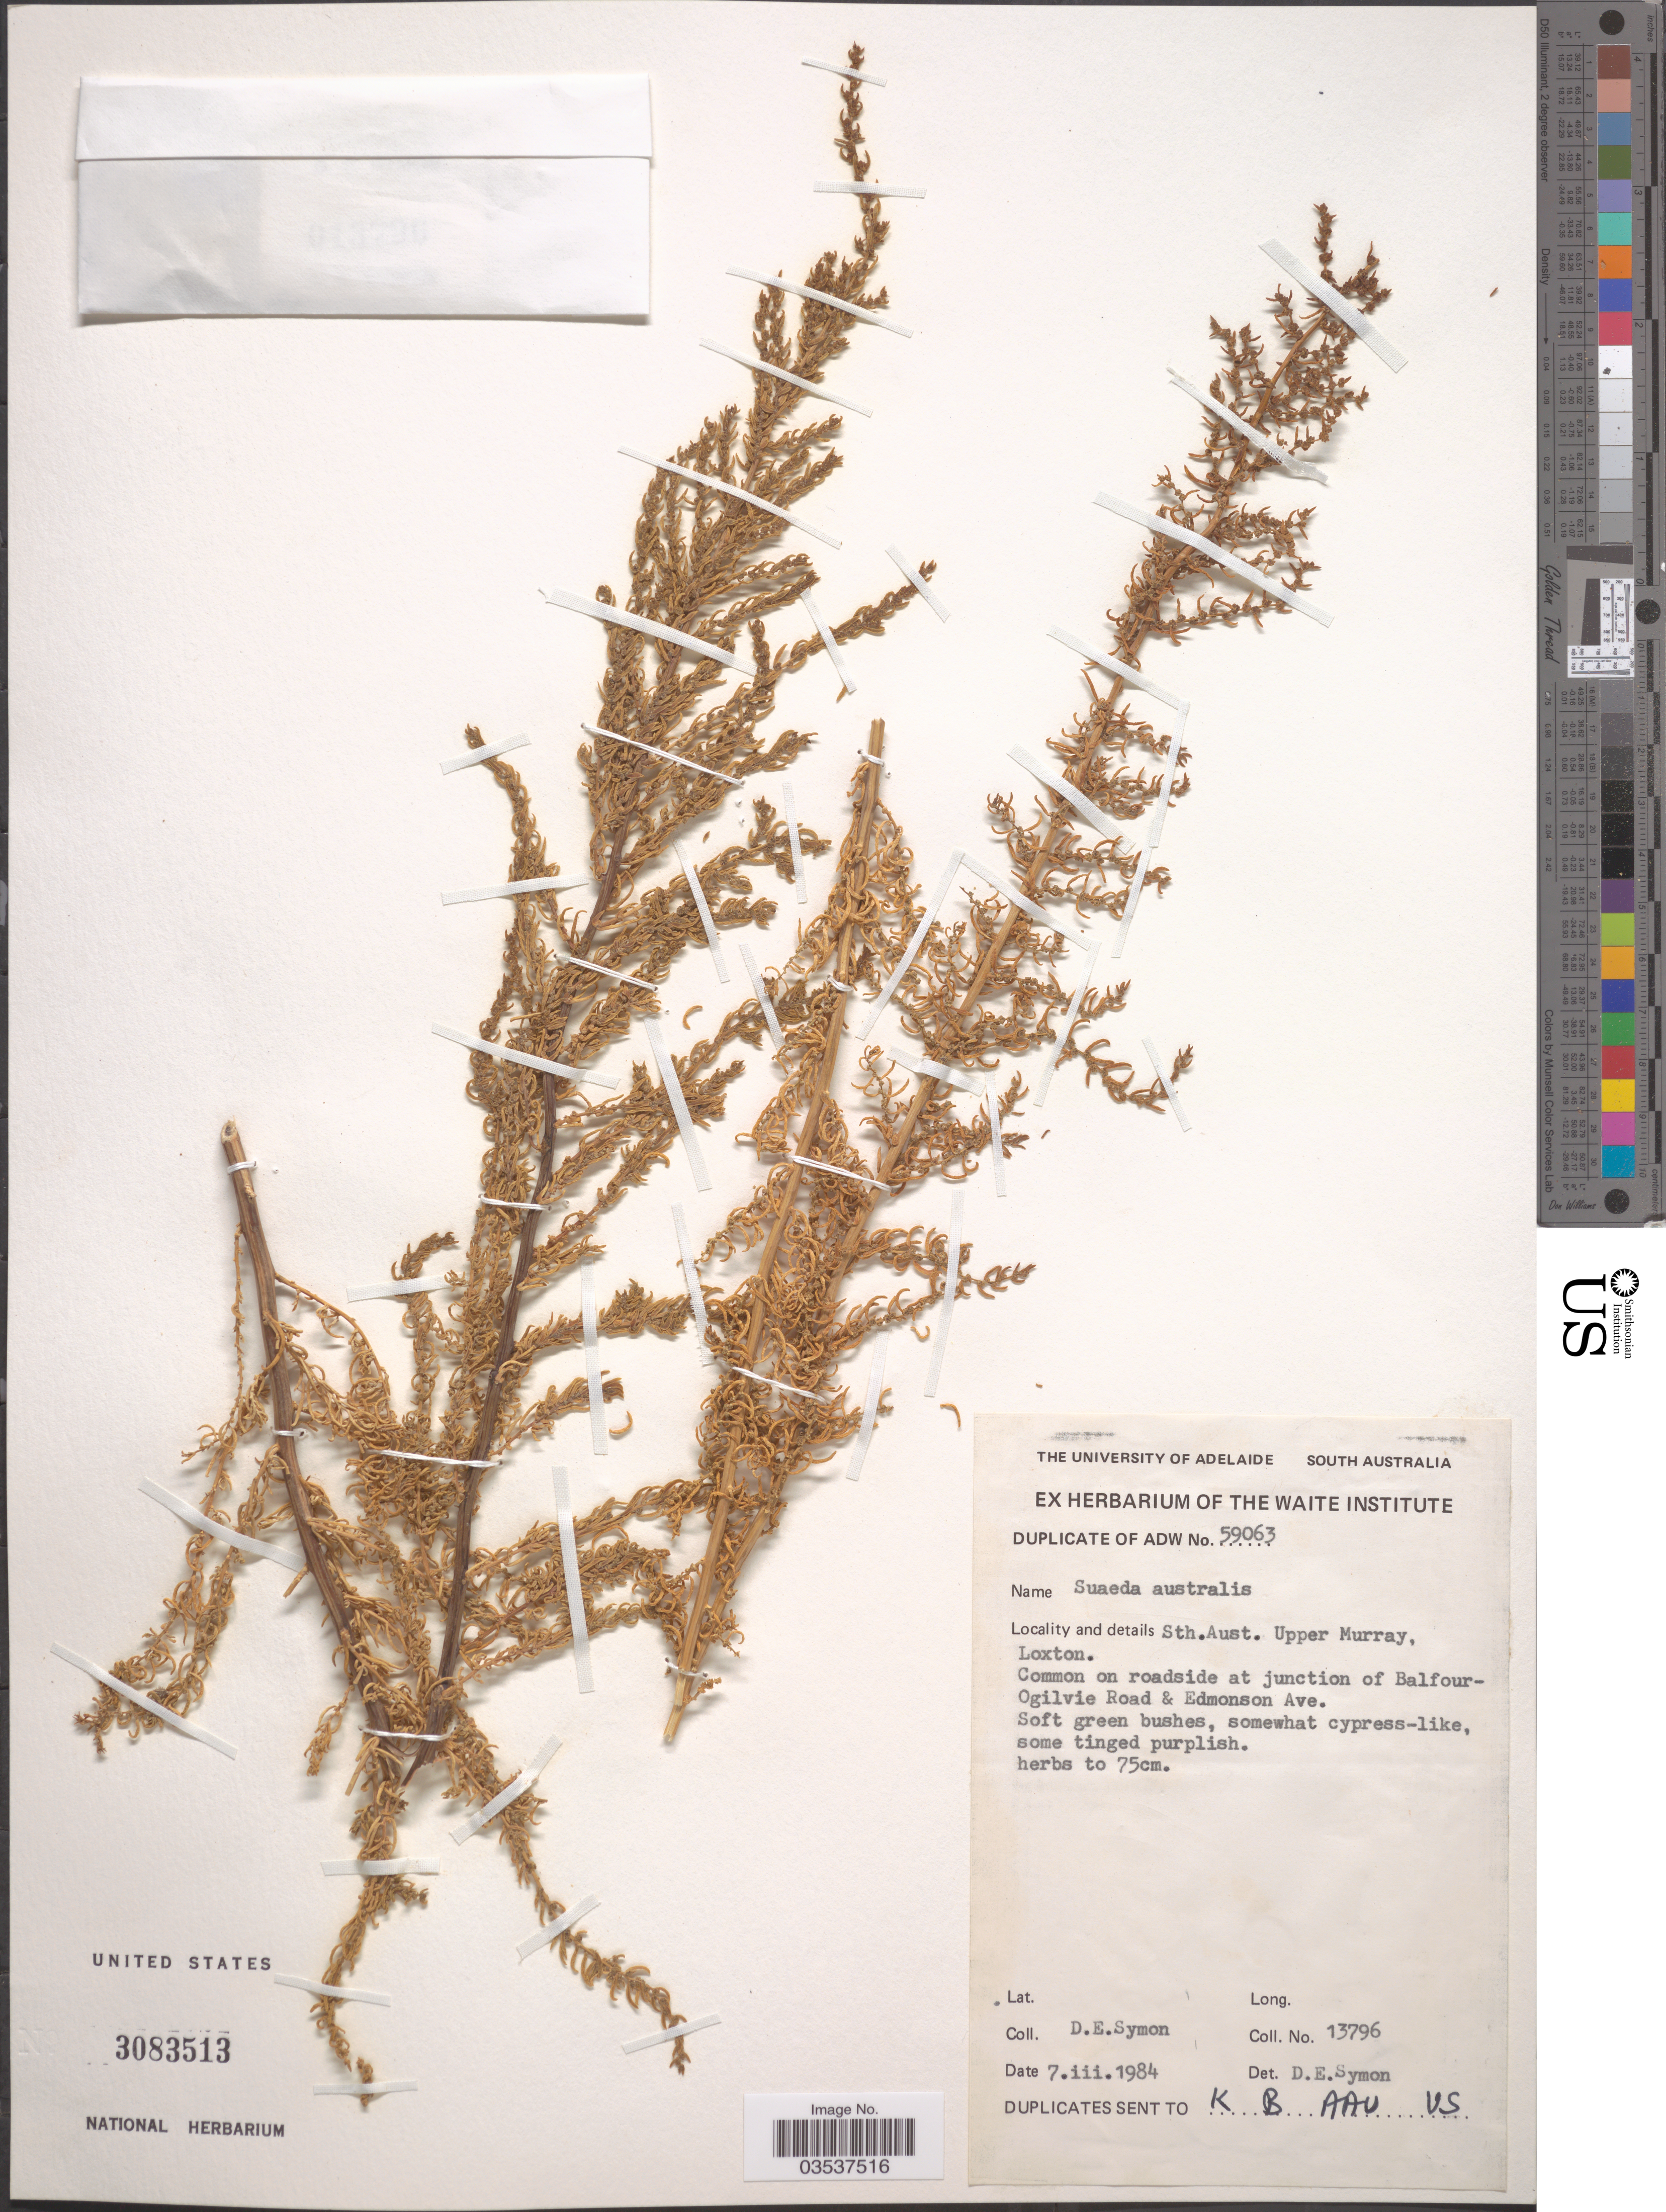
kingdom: Plantae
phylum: Tracheophyta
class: Magnoliopsida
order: Caryophyllales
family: Amaranthaceae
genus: Suaeda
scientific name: Suaeda australis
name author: (R. Br.) Moq.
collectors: D. Symon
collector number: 13796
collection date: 1984-03-07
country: Australia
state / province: South Australia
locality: Sth. Aust. Upper Murray, Loxton. Common on roadside at junction of Balfour-Ogilvie Road & Edmonson Ave.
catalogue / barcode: US 3083513